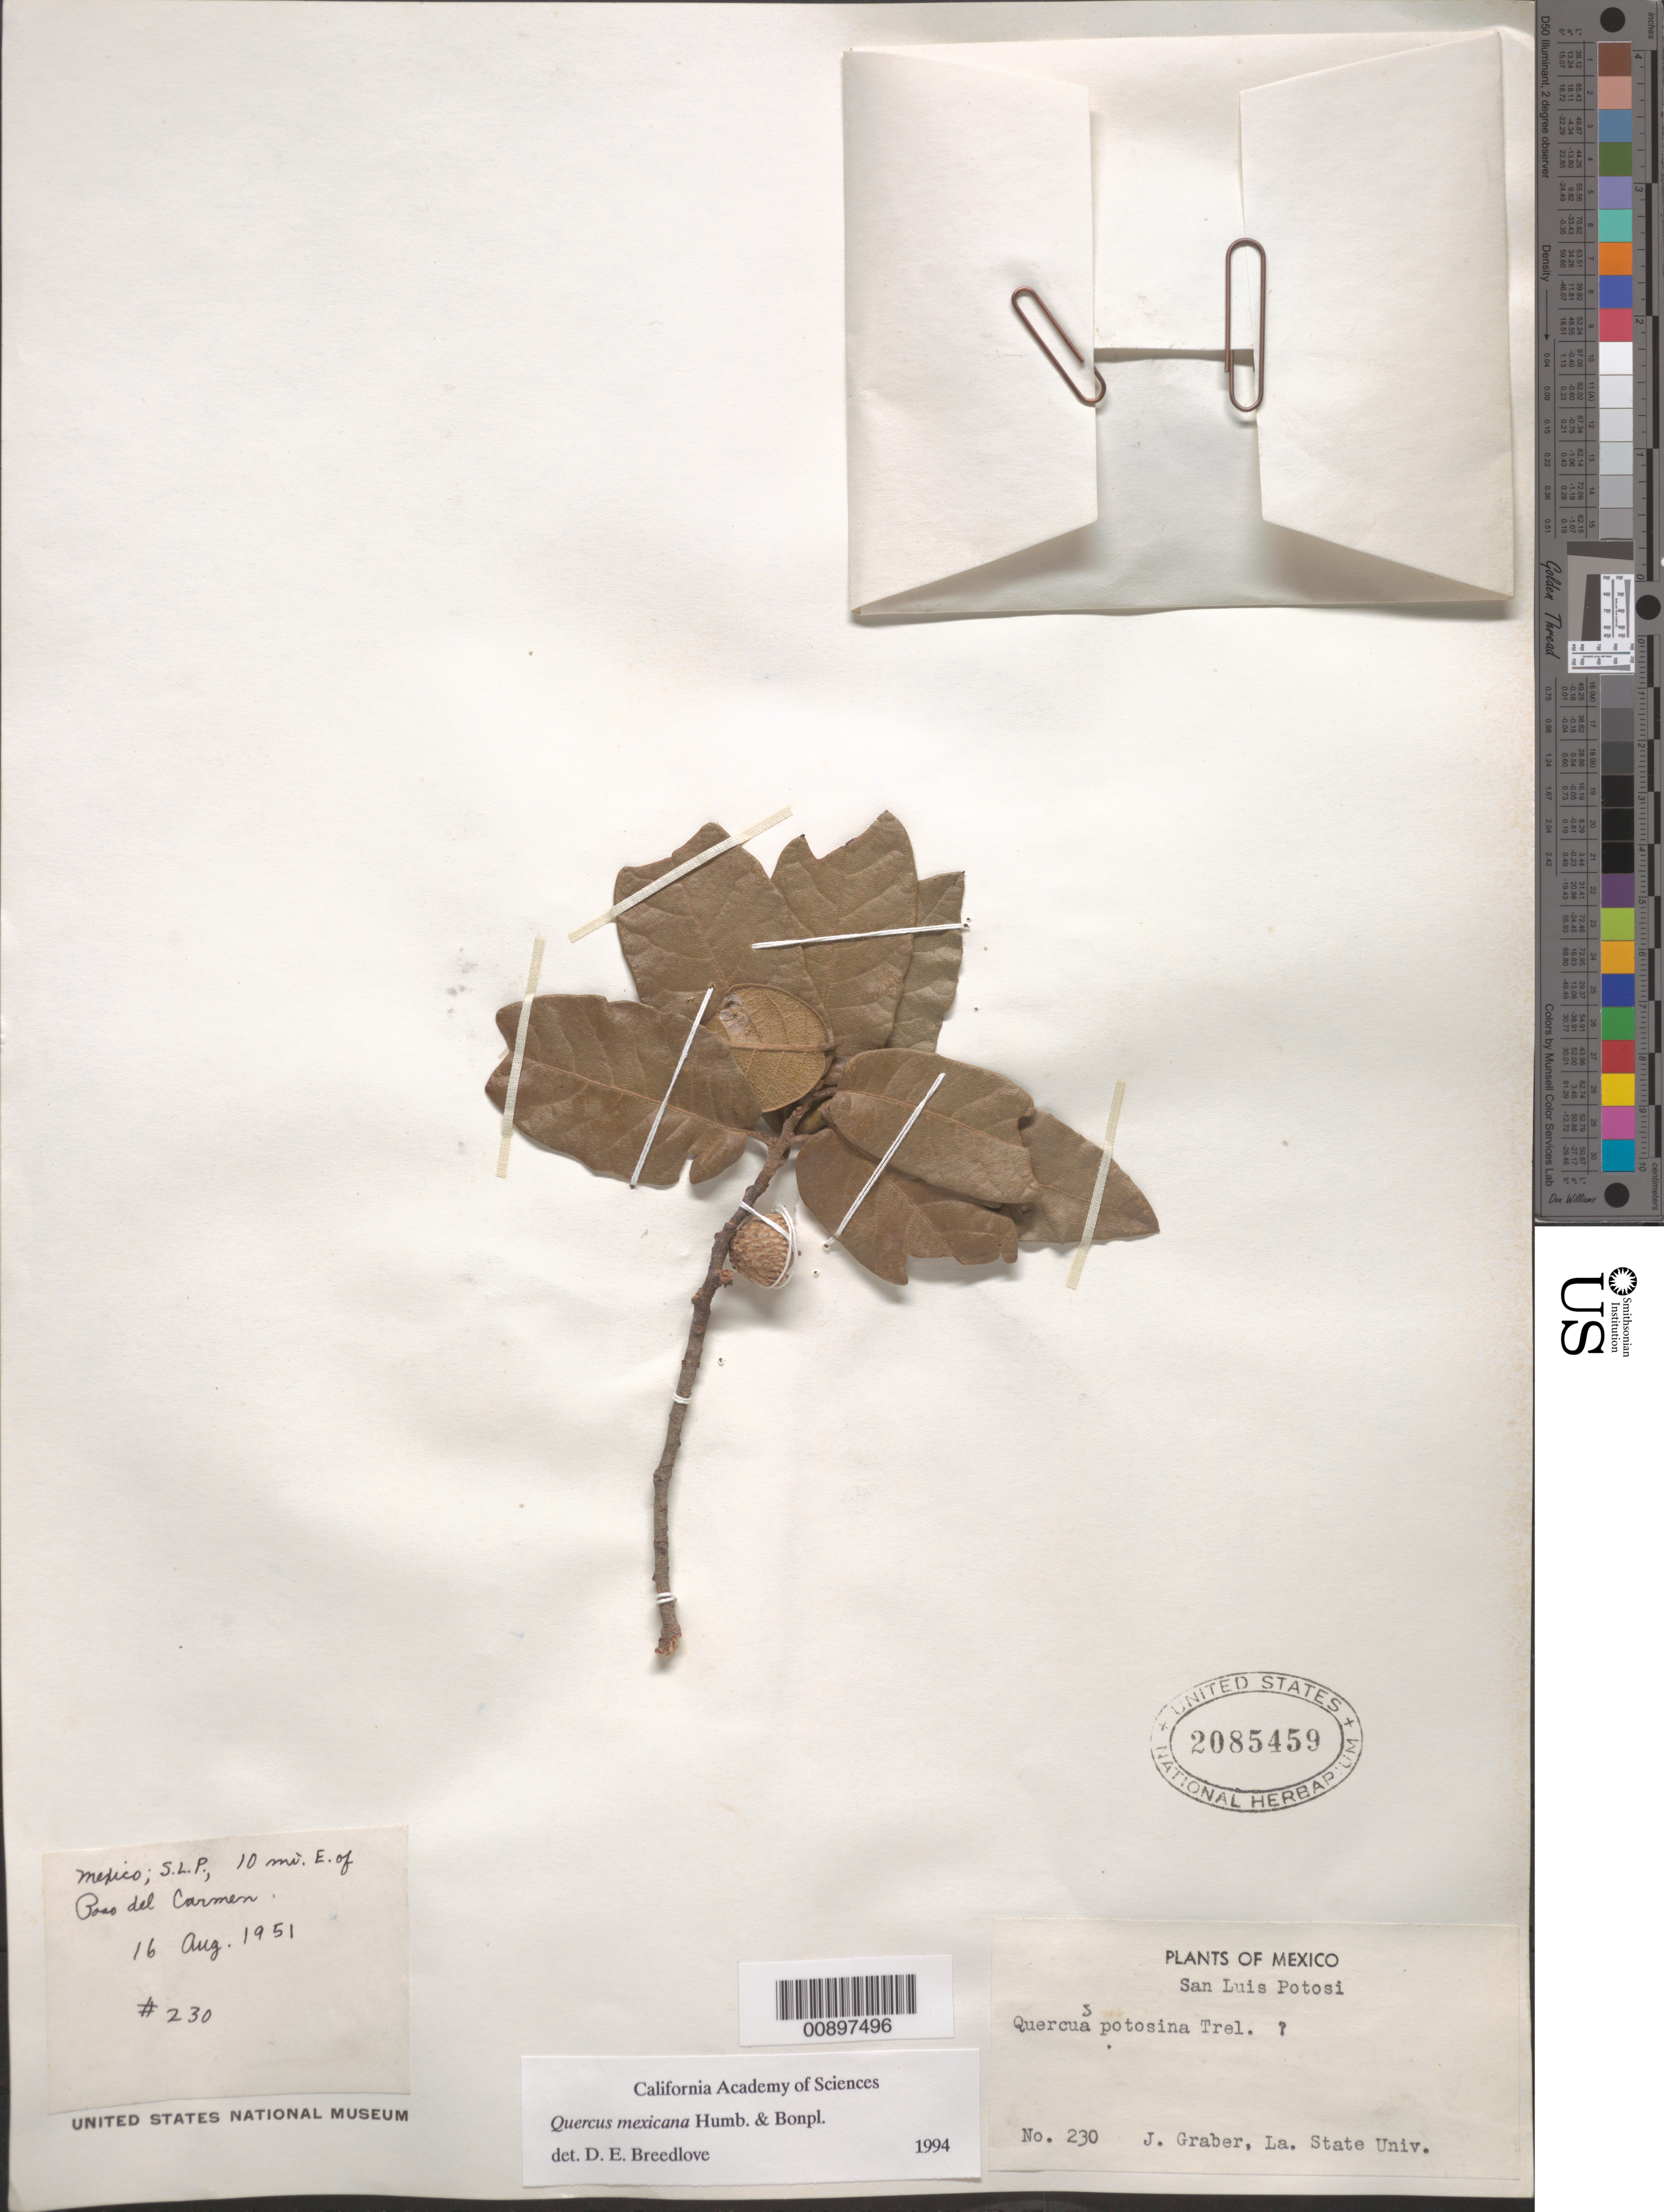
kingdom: Plantae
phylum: Tracheophyta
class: Magnoliopsida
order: Fagales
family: Fagaceae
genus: Quercus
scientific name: Quercus mexicana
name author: Humb. & Bonpl.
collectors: J. Graber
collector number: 230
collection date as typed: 16 Aug 1951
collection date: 1951-08-16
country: Mexico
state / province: San Luis Potosí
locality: San Luis Potosí: 10 mi. E of Paso del Carmen.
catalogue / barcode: US 2085459